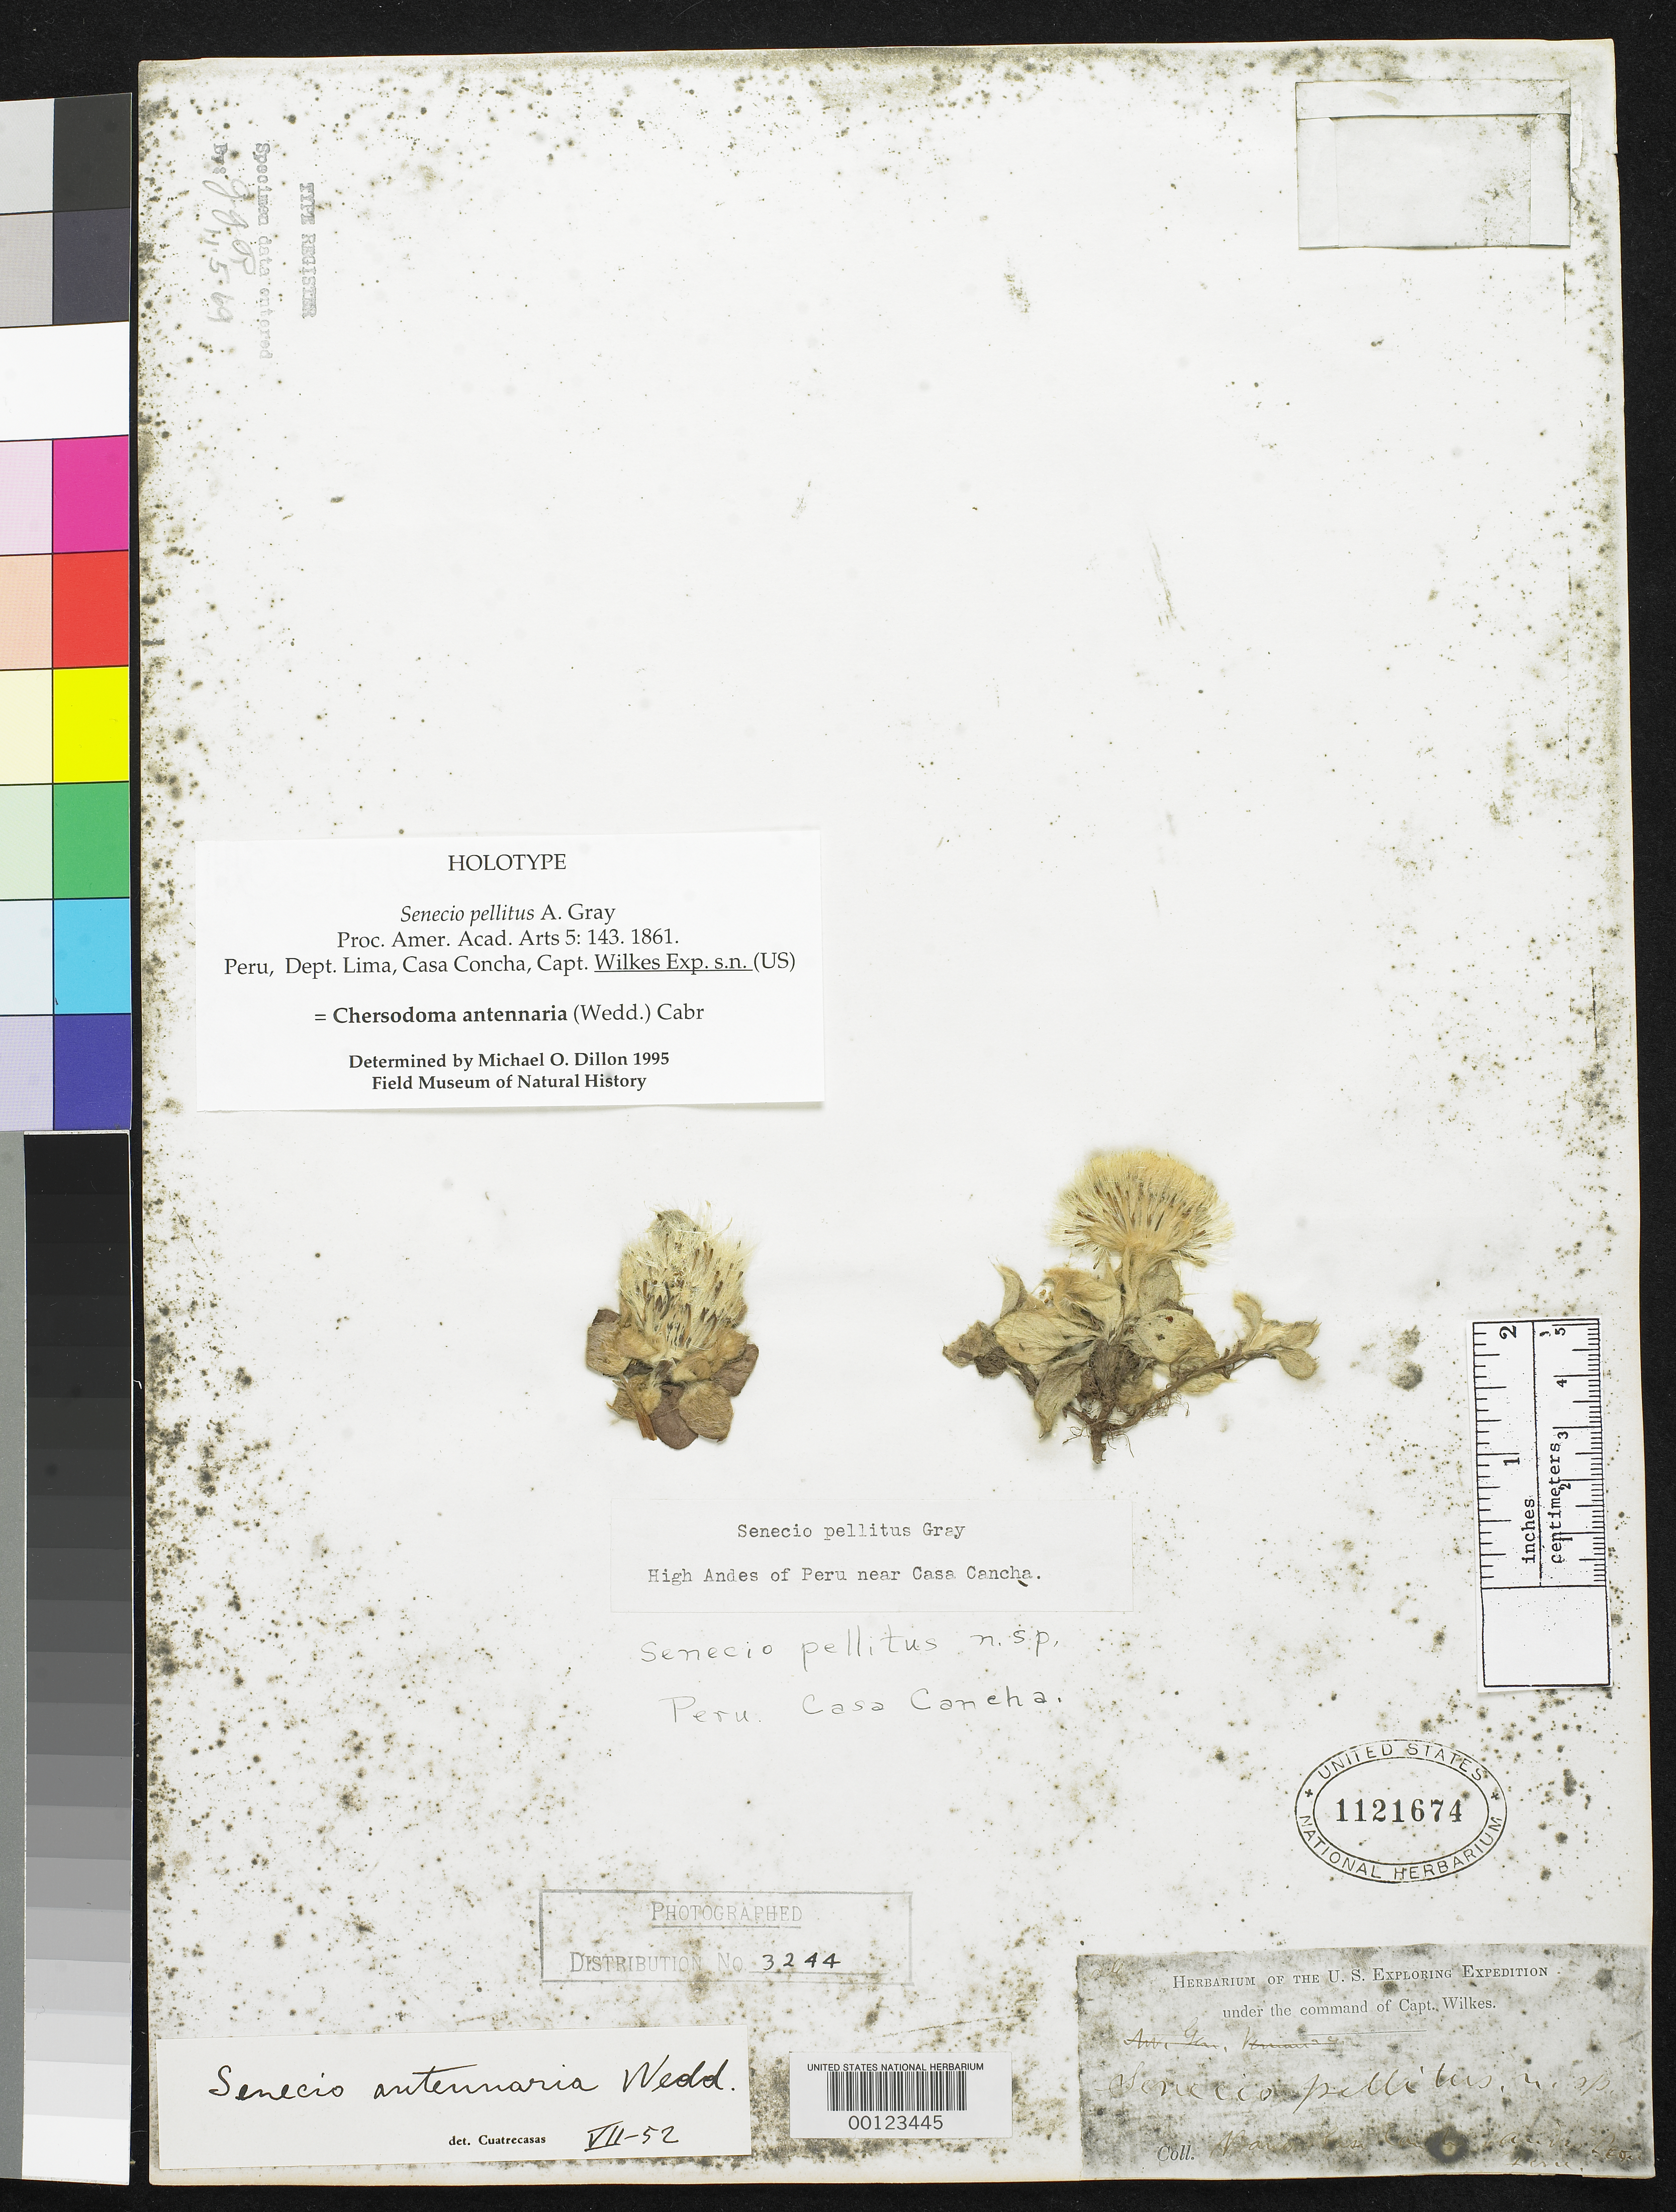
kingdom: Plantae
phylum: Tracheophyta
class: Magnoliopsida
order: Asterales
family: Asteraceae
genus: Senecio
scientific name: Senecio pellitus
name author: A. Gray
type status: Holotype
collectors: Wilkes Explor. Exped.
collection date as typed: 1838 to -- --- 1842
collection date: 1838/1842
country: Peru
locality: Casa Cancha in Andes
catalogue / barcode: US 1121674